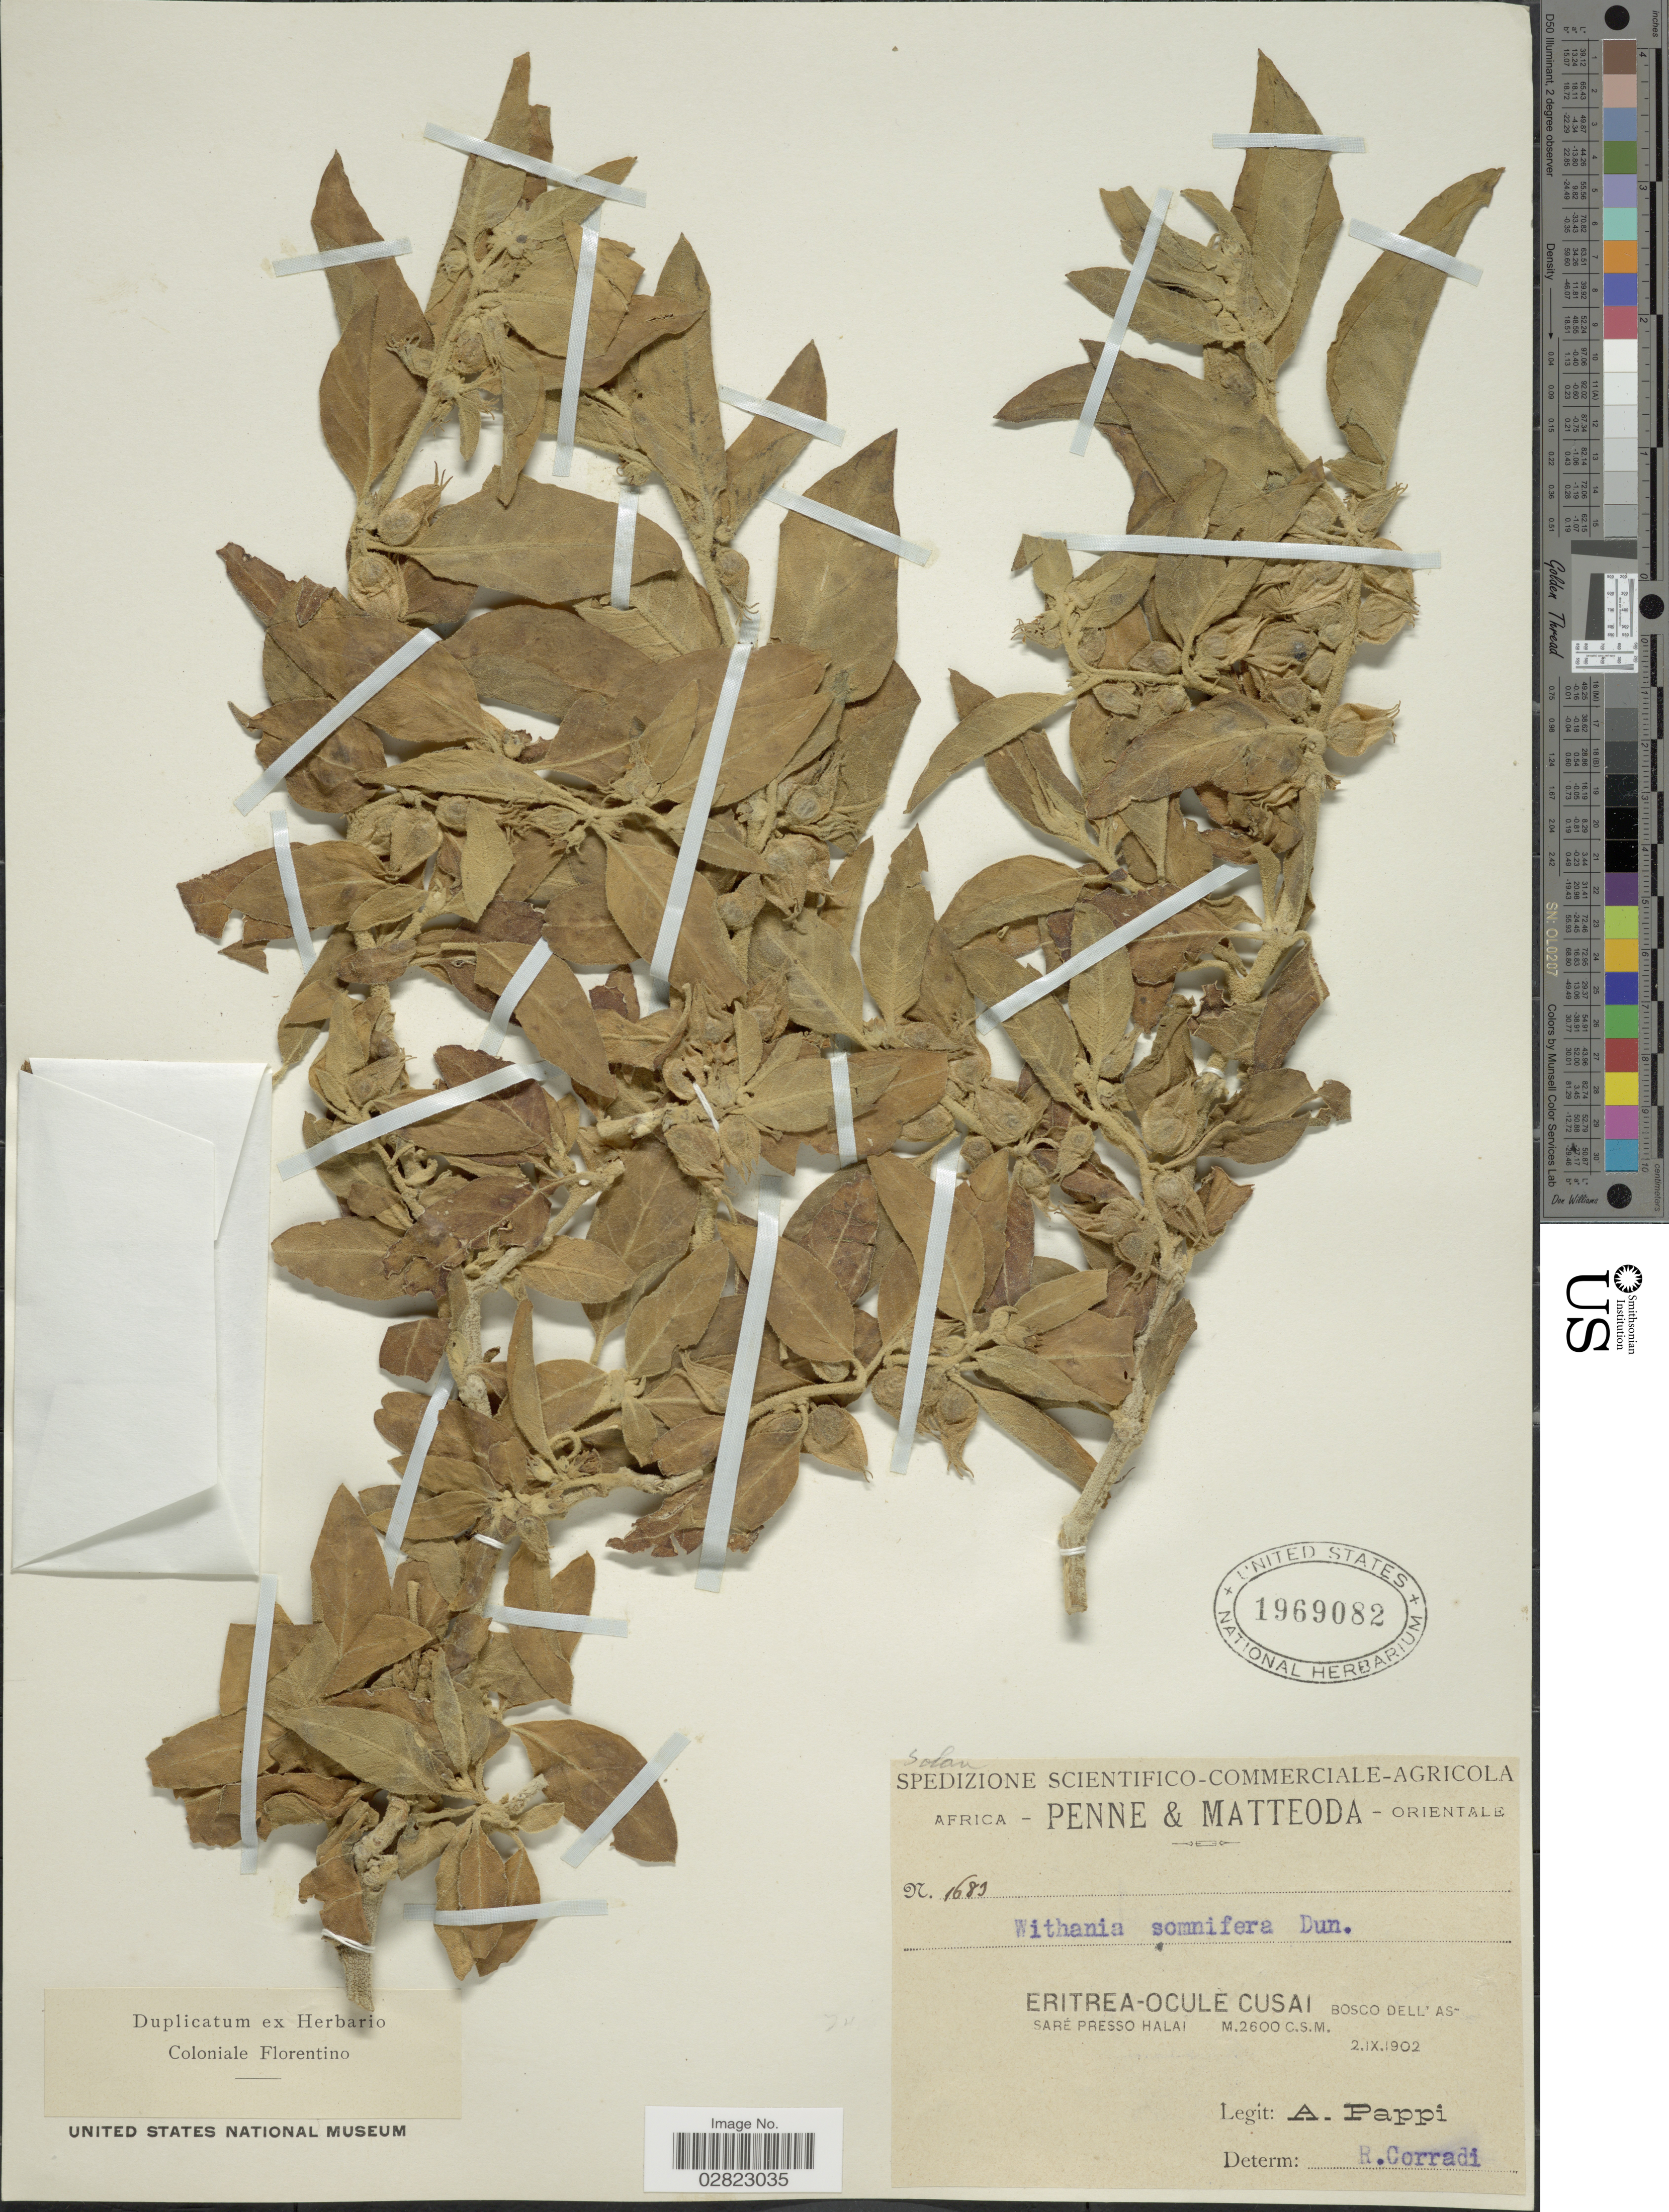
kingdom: Plantae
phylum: Tracheophyta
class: Magnoliopsida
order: Solanales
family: Solanaceae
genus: Withania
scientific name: Withania somnifera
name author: (L.) Dunal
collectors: A. Pappi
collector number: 1683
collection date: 1902-09-02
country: Eritrea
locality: Africa Orientale. Eritrea-Ocule Cusai. Bosco dell'Assaré Presso Halai.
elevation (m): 2600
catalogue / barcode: US 1969082